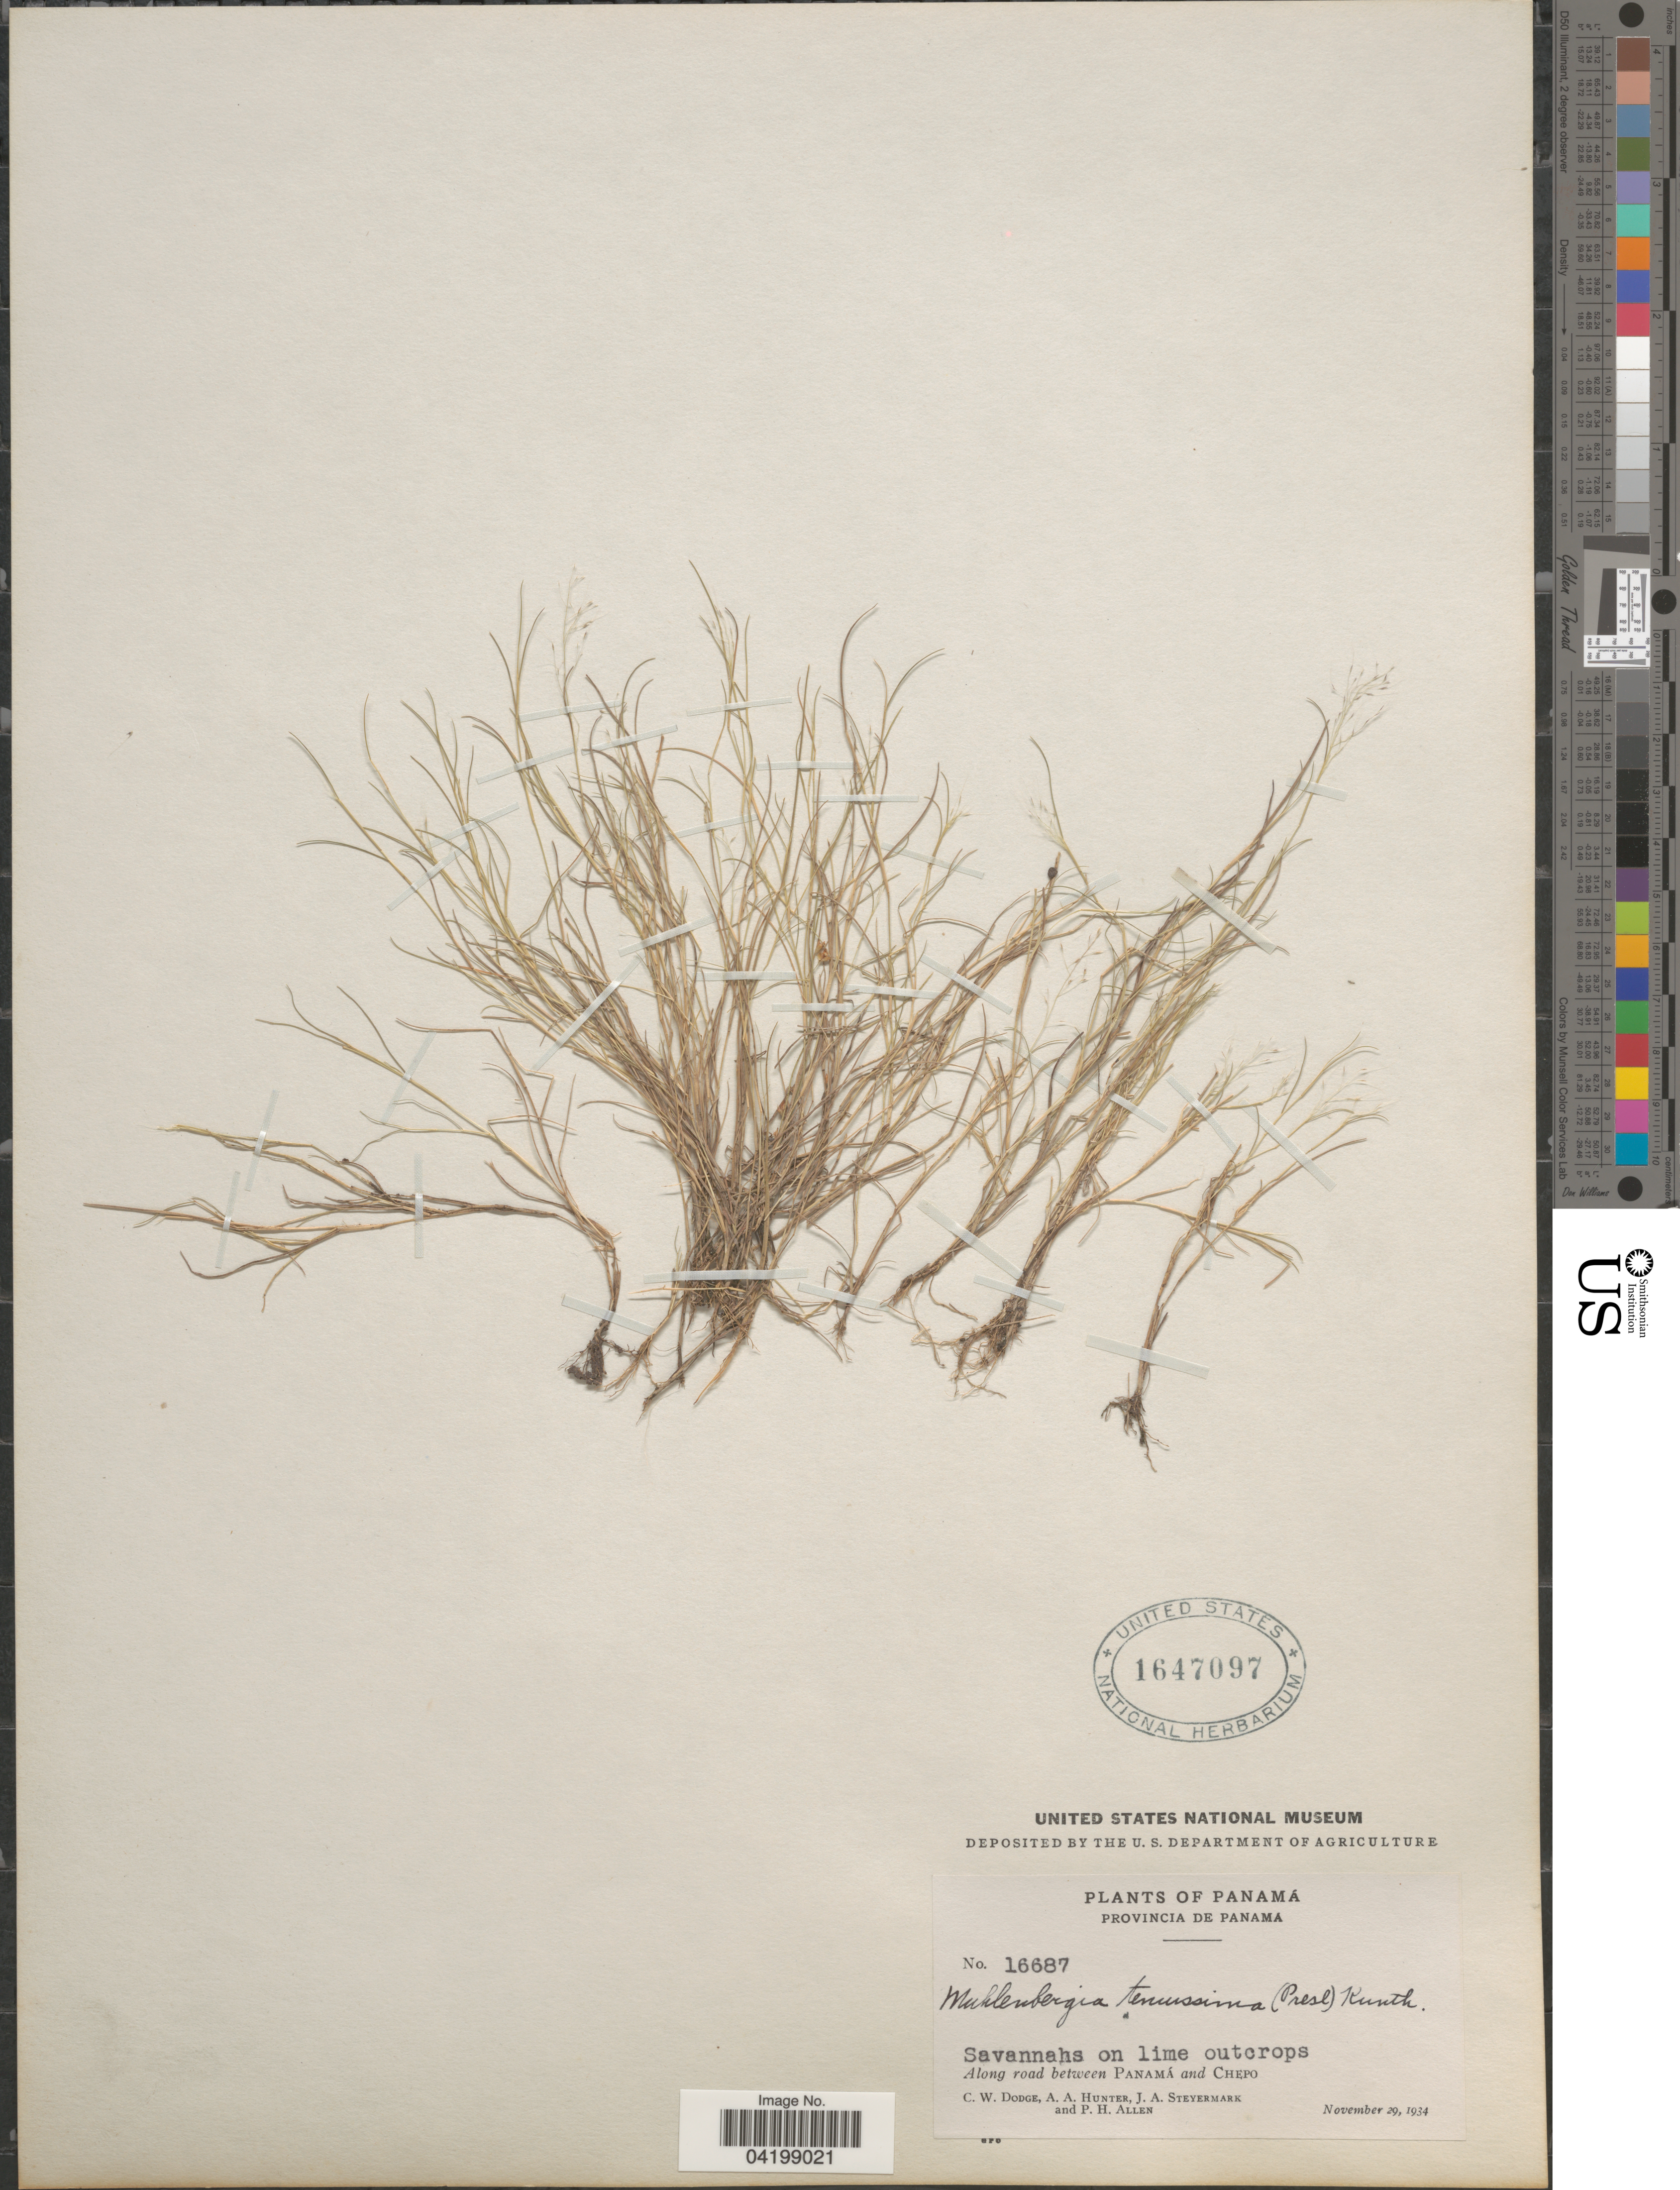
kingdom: Plantae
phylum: Tracheophyta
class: Liliopsida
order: Poales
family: Poaceae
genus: Muhlenbergia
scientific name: Muhlenbergia tenuissima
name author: (J. Presl) Kunth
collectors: C. Dodge, A. Hunter, J. Steyermark & P. H. Allen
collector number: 16687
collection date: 1934-11-29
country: Panama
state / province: Panamá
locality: Along road between Panamá and Chepo.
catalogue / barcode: US 1647097